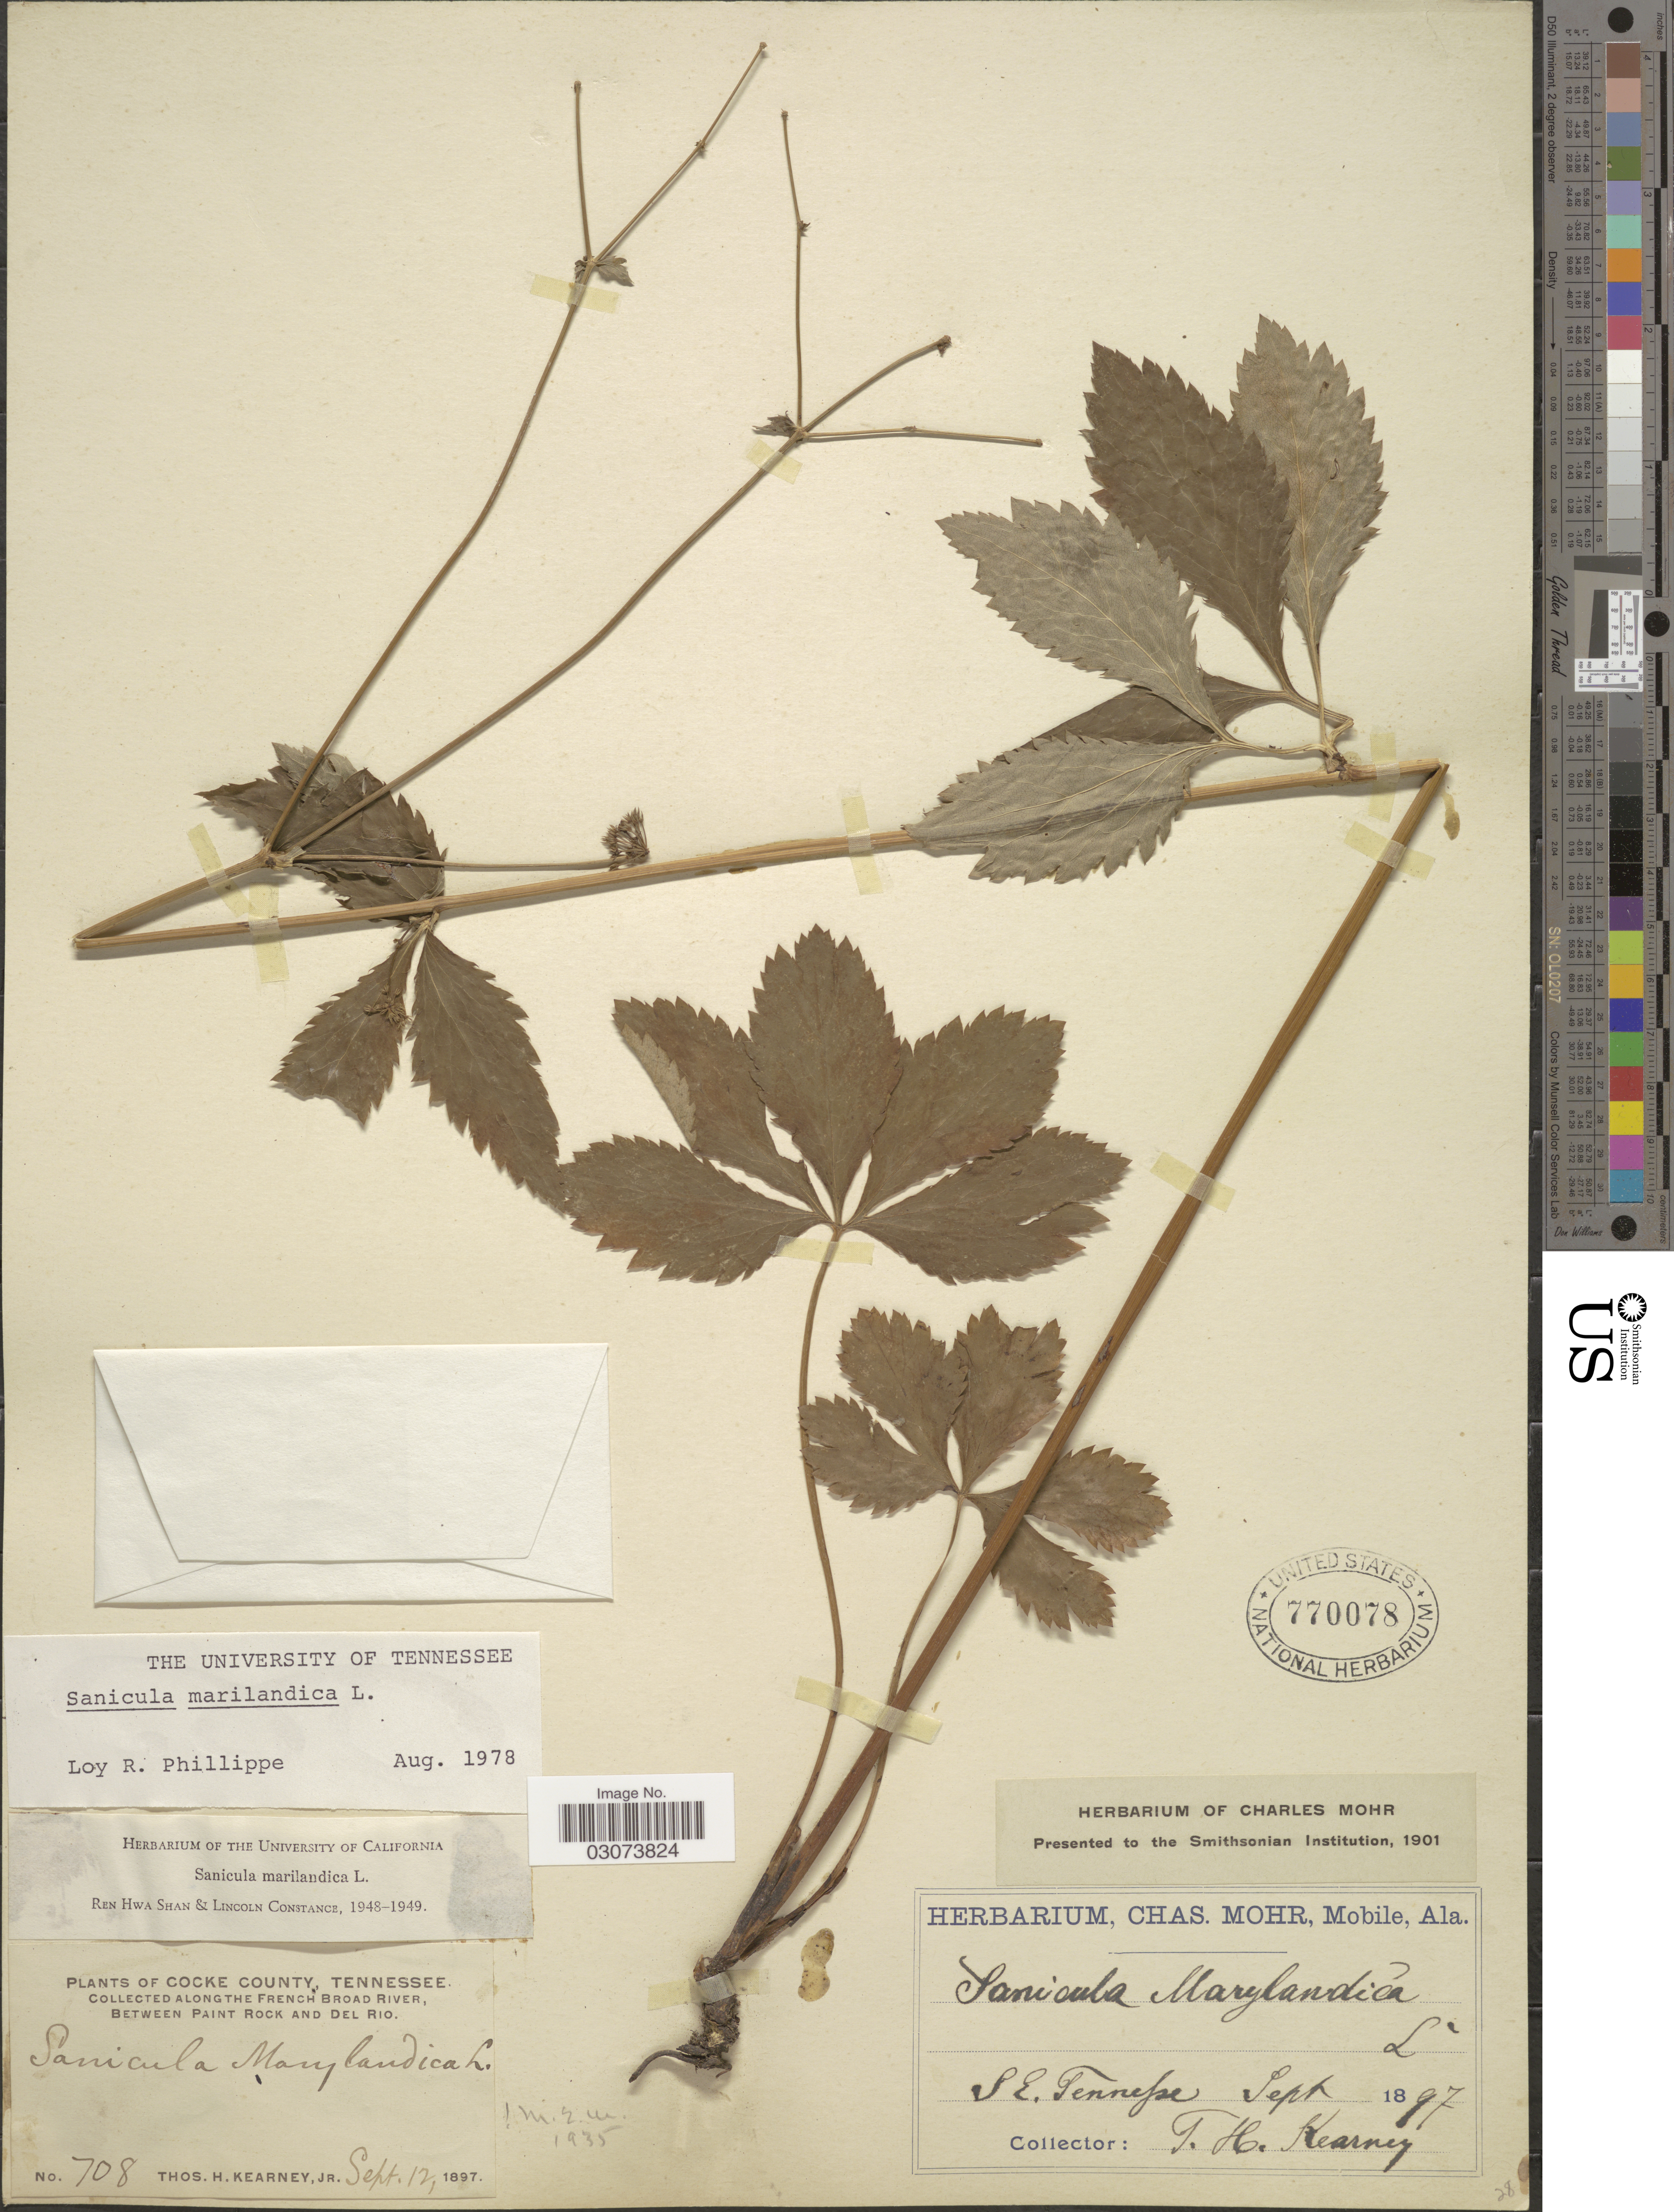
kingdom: Plantae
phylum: Tracheophyta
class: Magnoliopsida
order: Apiales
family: Apiaceae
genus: Sanicula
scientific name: Sanicula marilandica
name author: L.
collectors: T. H. Kearney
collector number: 708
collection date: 1897-09-12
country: United States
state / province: Tennessee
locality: Cocke County. Along the French Broad River, between Paint Rock and Del Rio. S.E. Tennessee.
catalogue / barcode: US 770078